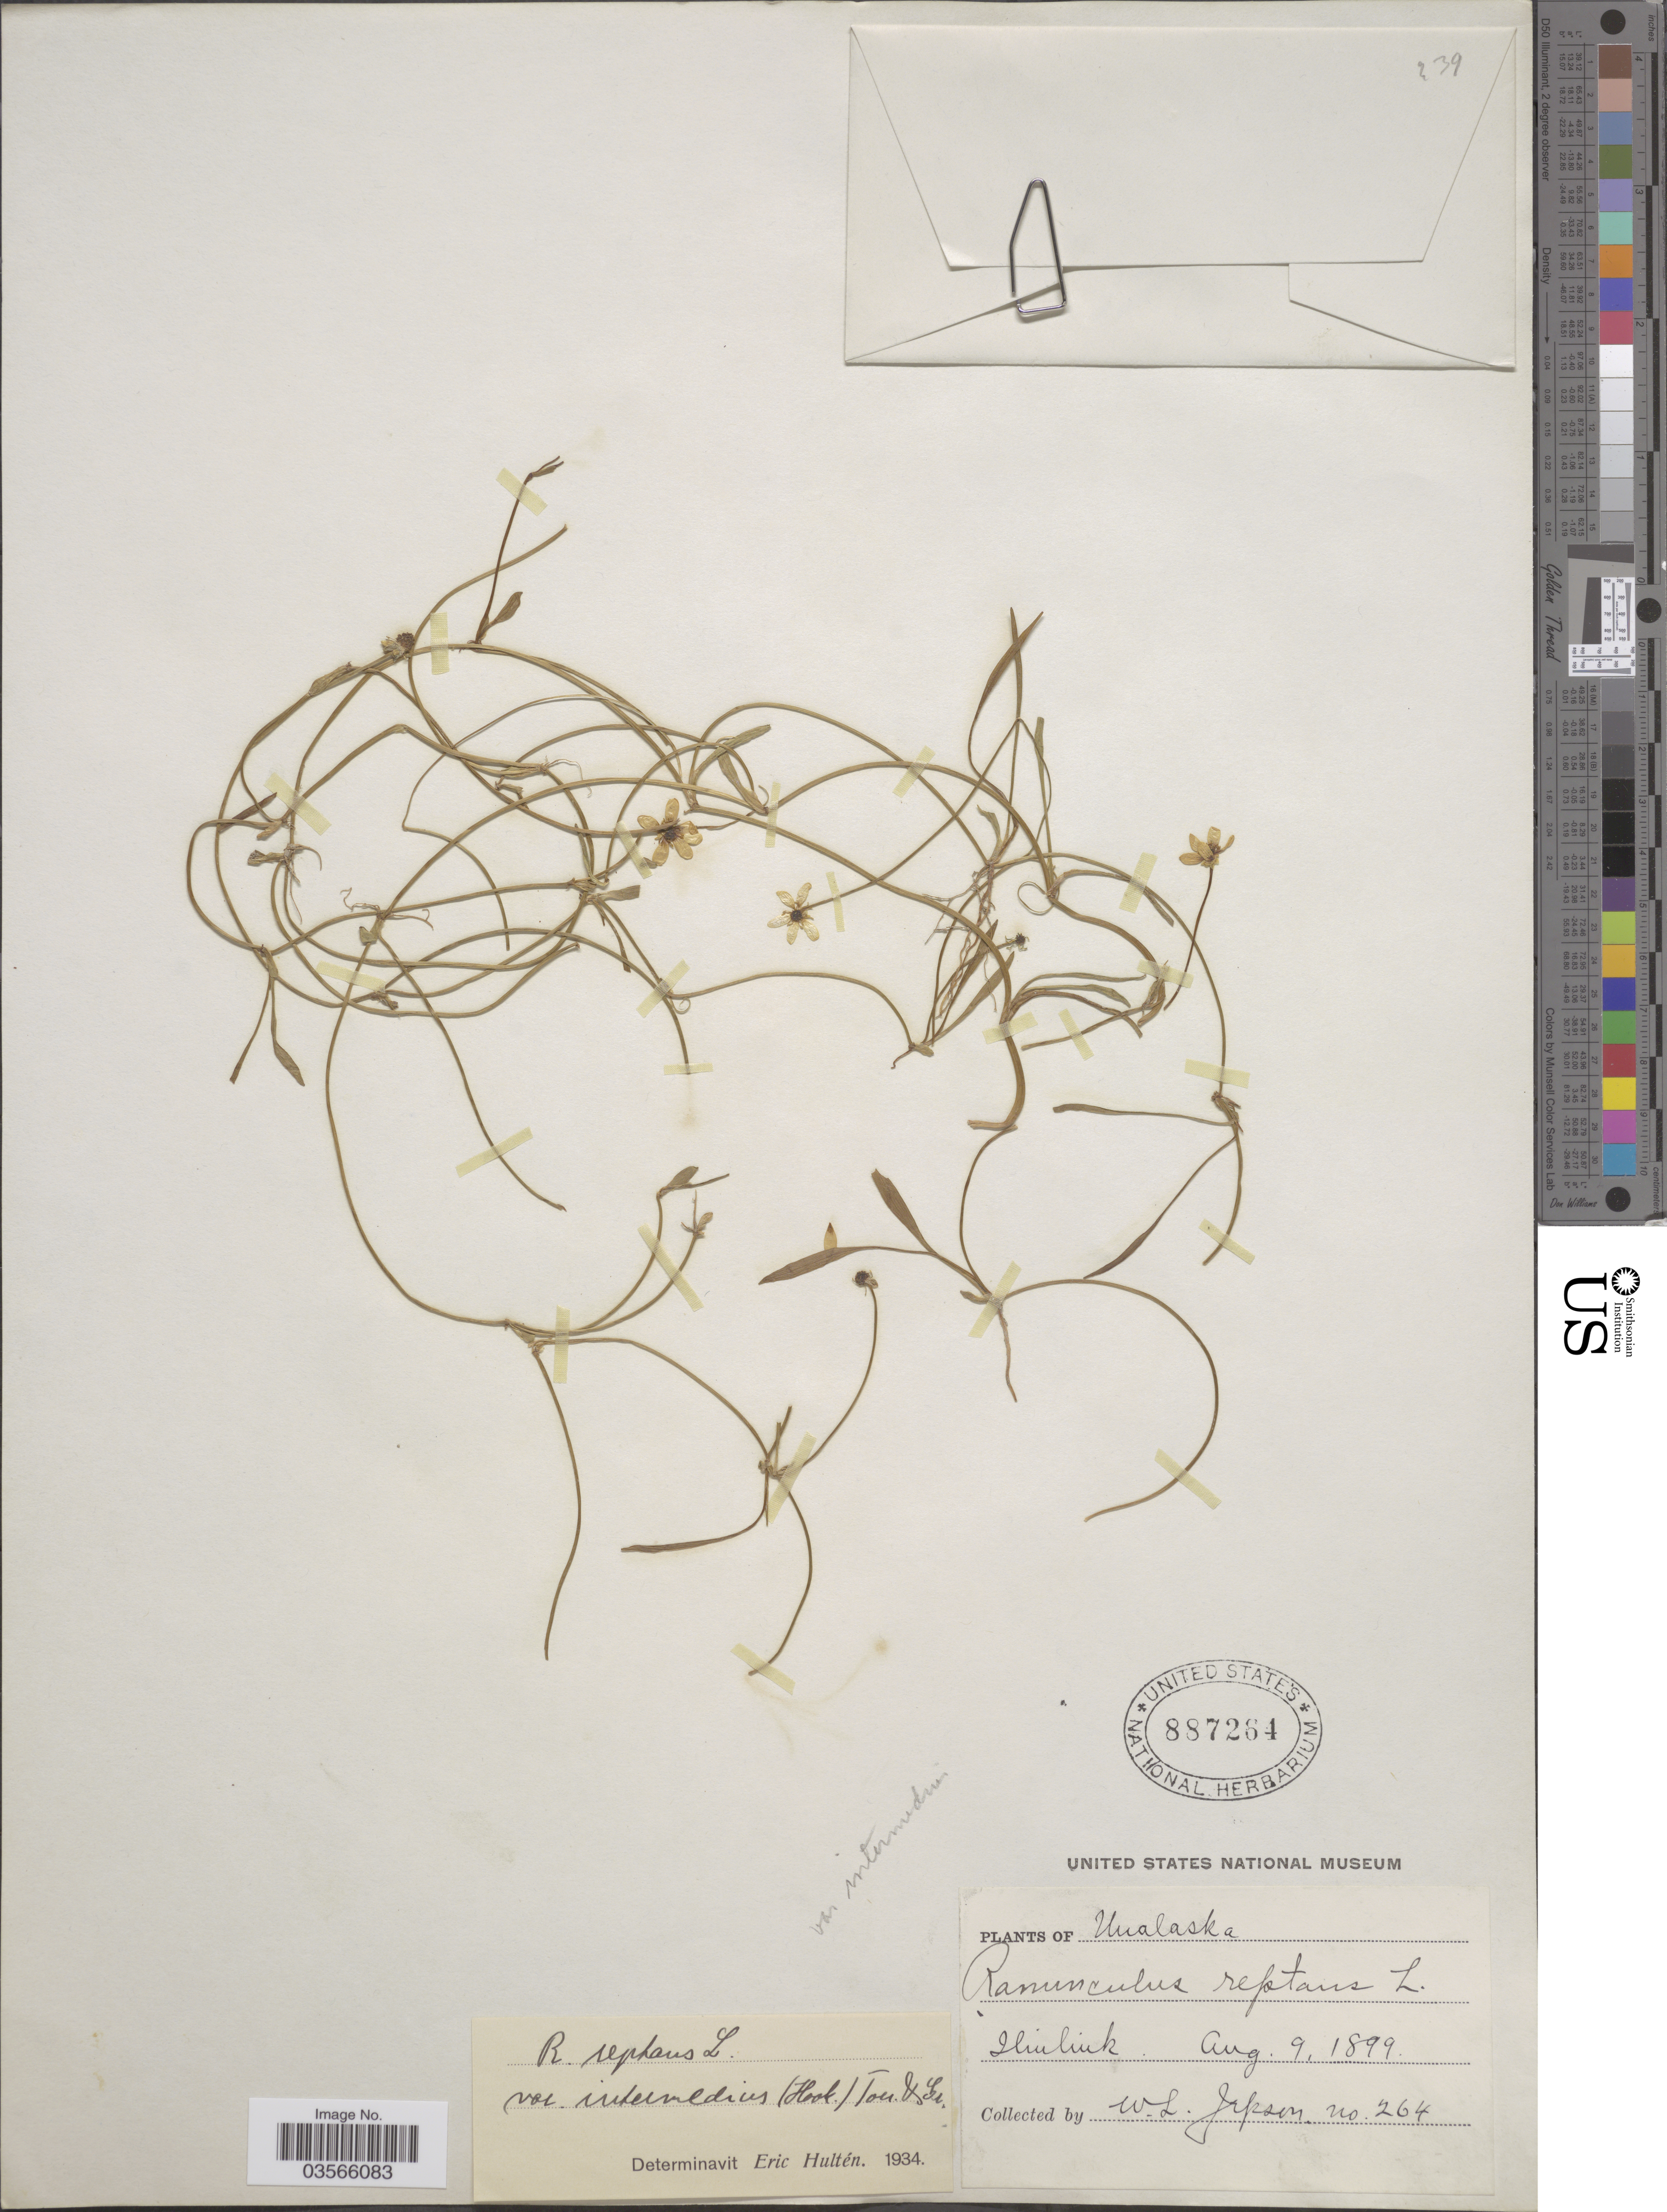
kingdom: Plantae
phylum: Tracheophyta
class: Magnoliopsida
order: Ranunculales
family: Ranunculaceae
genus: Ranunculus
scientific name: Ranunculus flammula var. filiformis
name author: (Michx.) Hook.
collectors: W. L. Jepson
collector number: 264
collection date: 1899-08-09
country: United States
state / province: Alaska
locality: Unalaska. Iliuliuk.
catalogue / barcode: US 887264